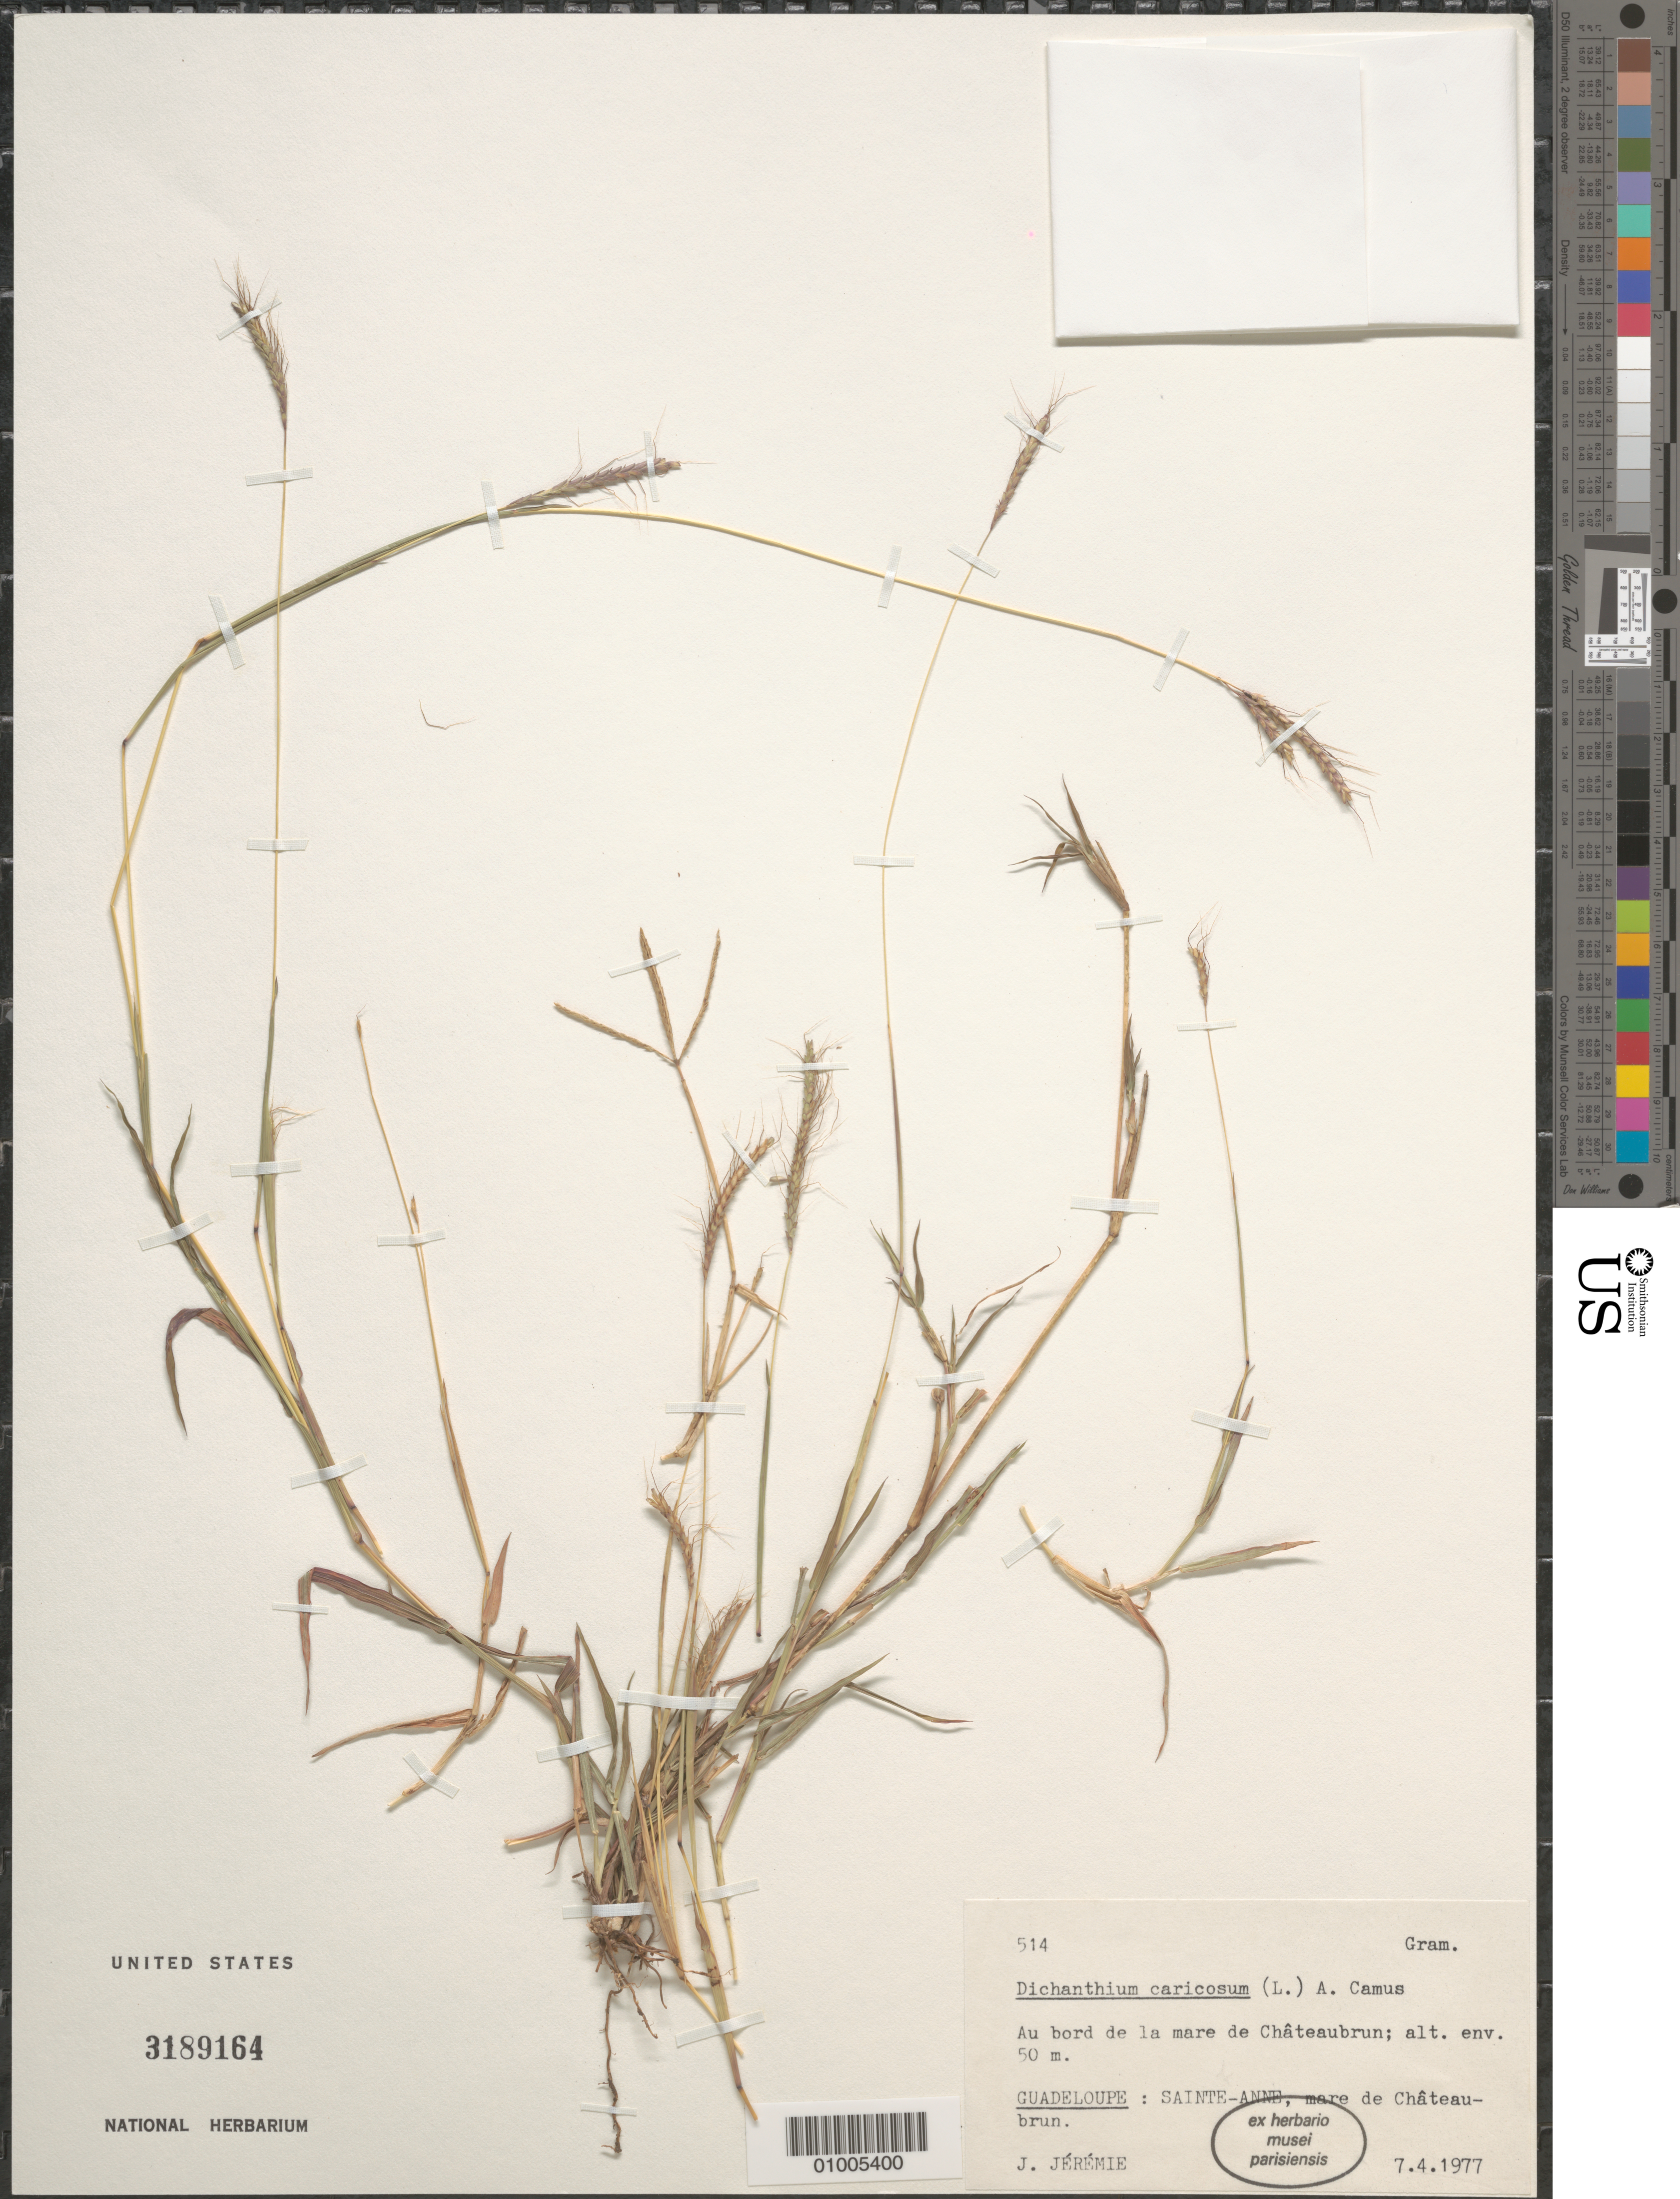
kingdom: Plantae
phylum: Tracheophyta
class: Liliopsida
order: Poales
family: Poaceae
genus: Dichanthium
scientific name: Dichanthium annulatum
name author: (Forssk.) Stapf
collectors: J. Jérémie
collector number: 514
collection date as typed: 07 Apr 1977 or 05 Jul 1977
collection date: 1977-04-07 or 1977-07-05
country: Guadeloupe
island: Basse Terre [Guadeloupe]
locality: Sainte-Anne, mare de Chateau-brun. Au bord de la mare de Chateaubrun.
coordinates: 0 N, 0 E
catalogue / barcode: US 3189164